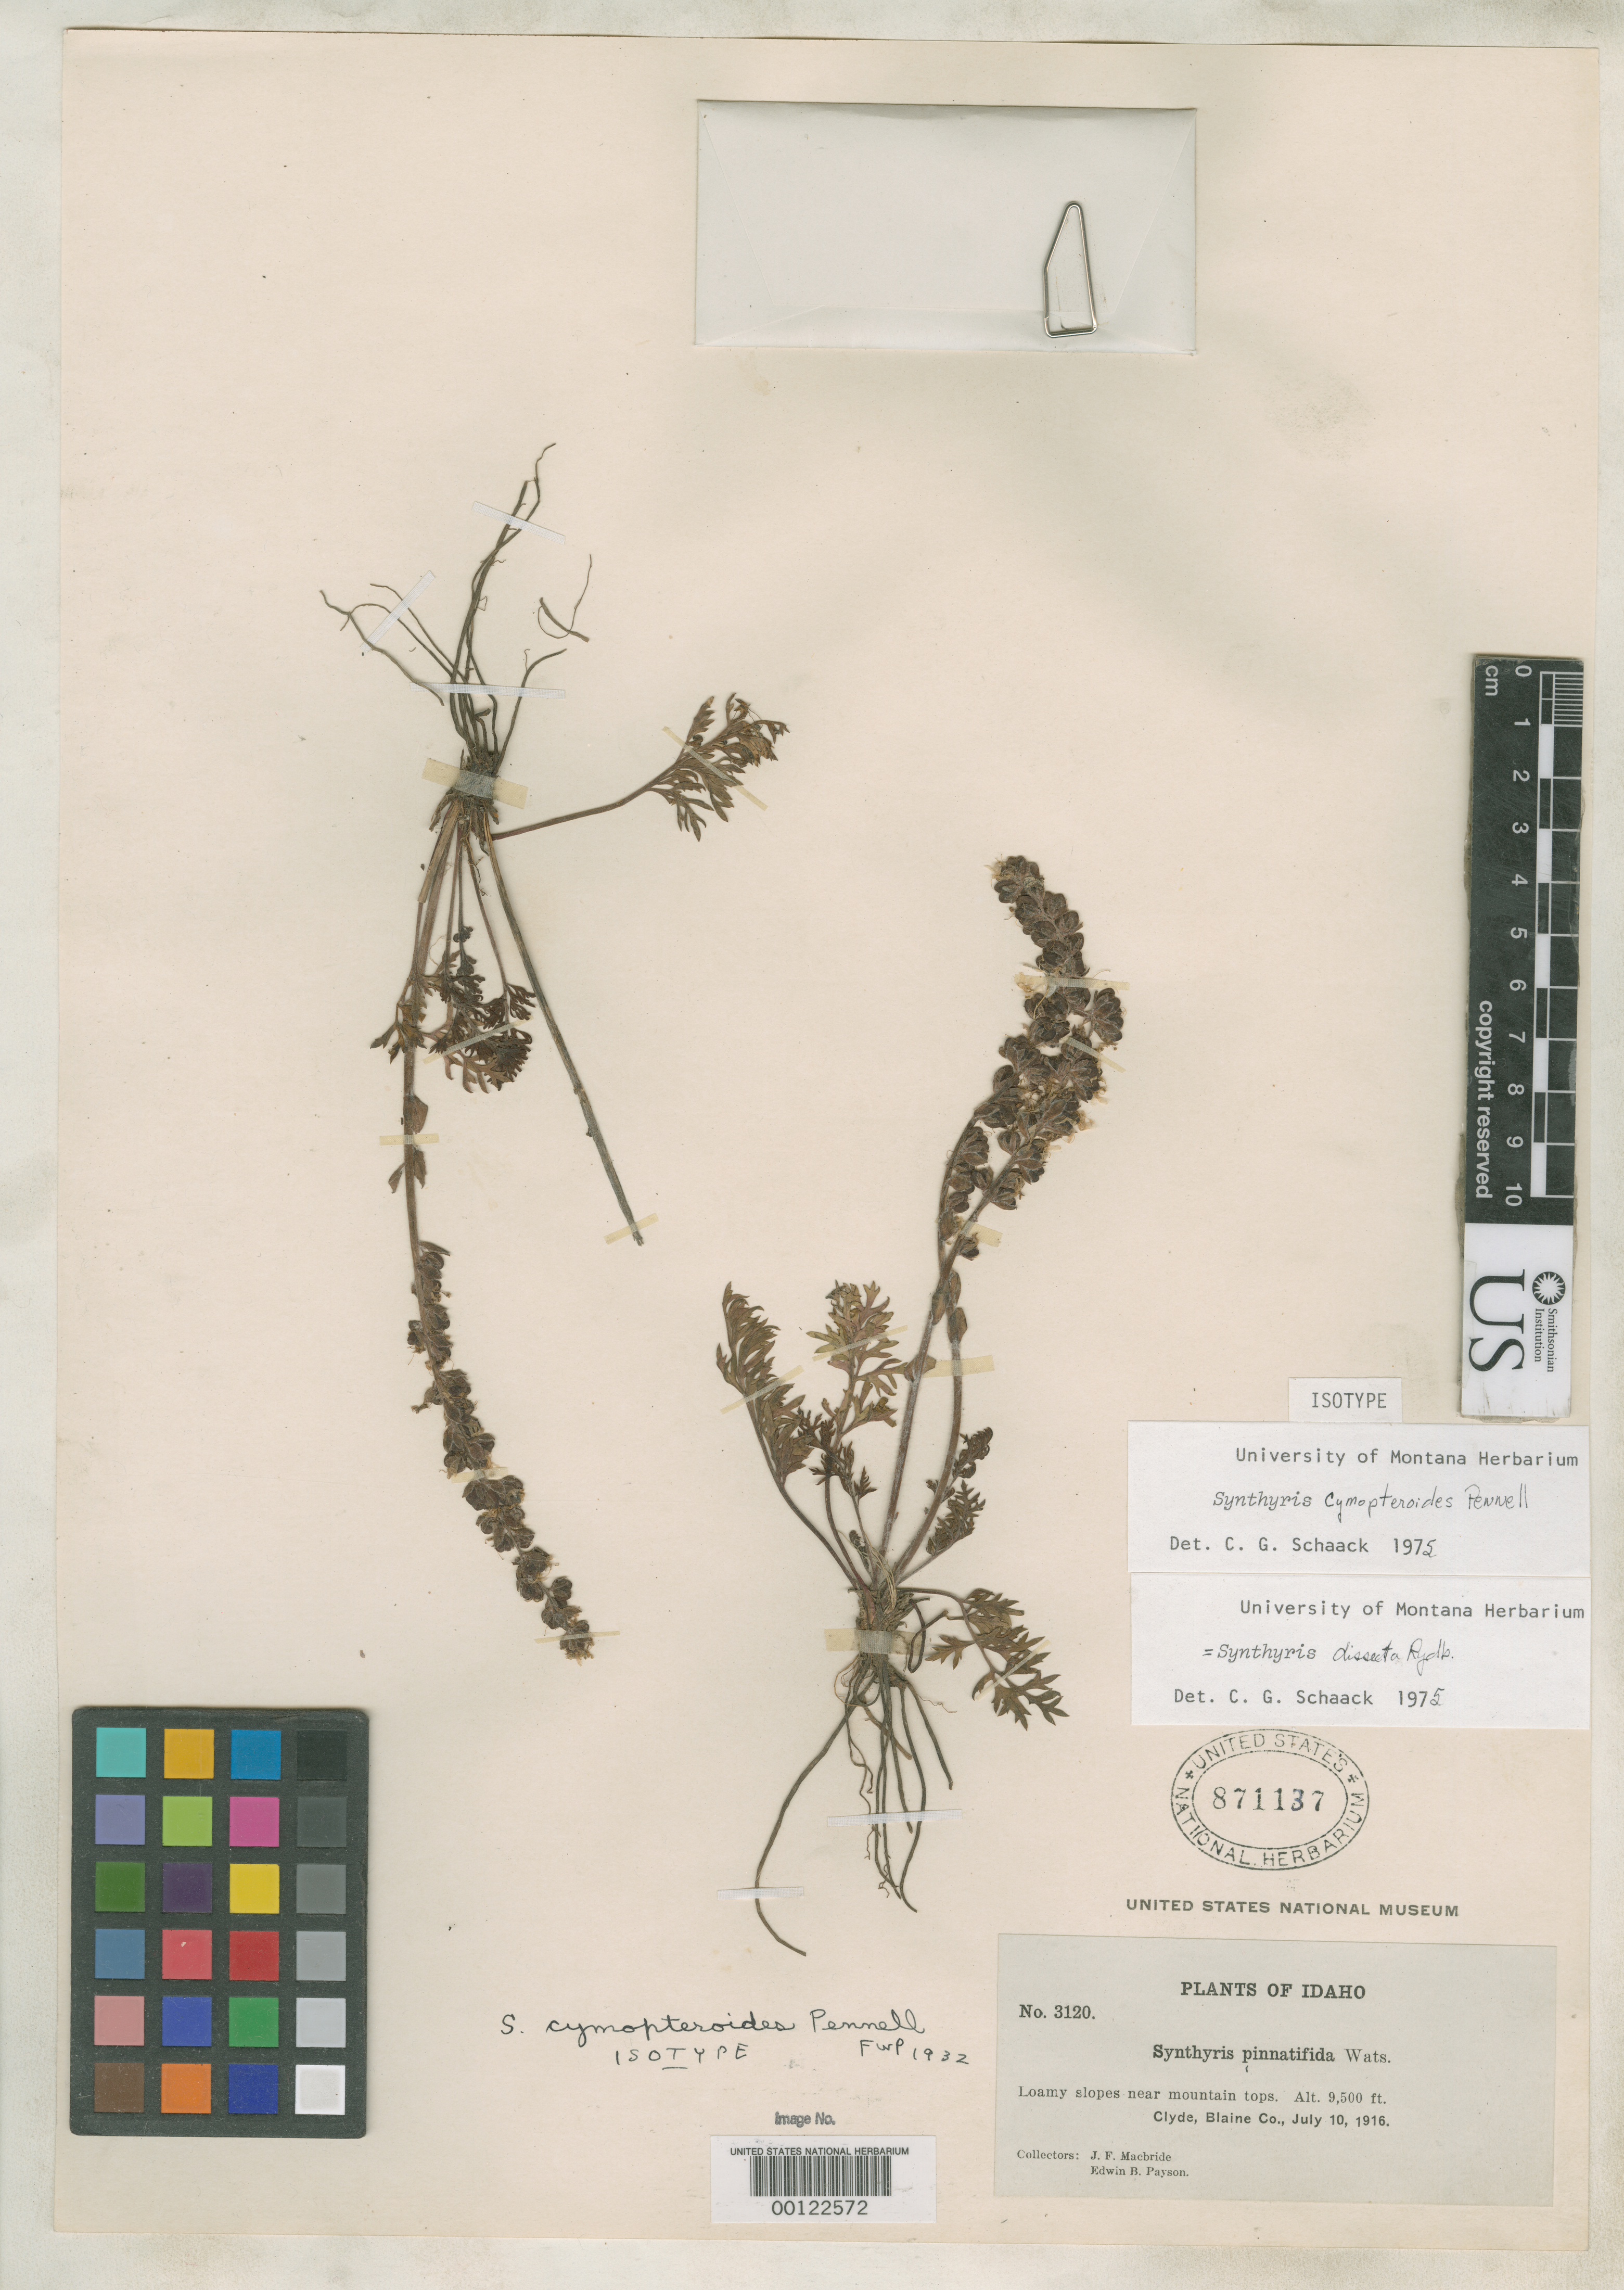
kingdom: Plantae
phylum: Tracheophyta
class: Magnoliopsida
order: Lamiales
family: Plantaginaceae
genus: Synthyris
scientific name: Synthyris cymopteroides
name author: Pennell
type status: Isotype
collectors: J. F. Macbride & E. B. Payson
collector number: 3120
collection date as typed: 10 Jul 1916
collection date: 1916-07-10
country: United States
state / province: Idaho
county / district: Blaine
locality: Clyde.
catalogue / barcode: US 871137